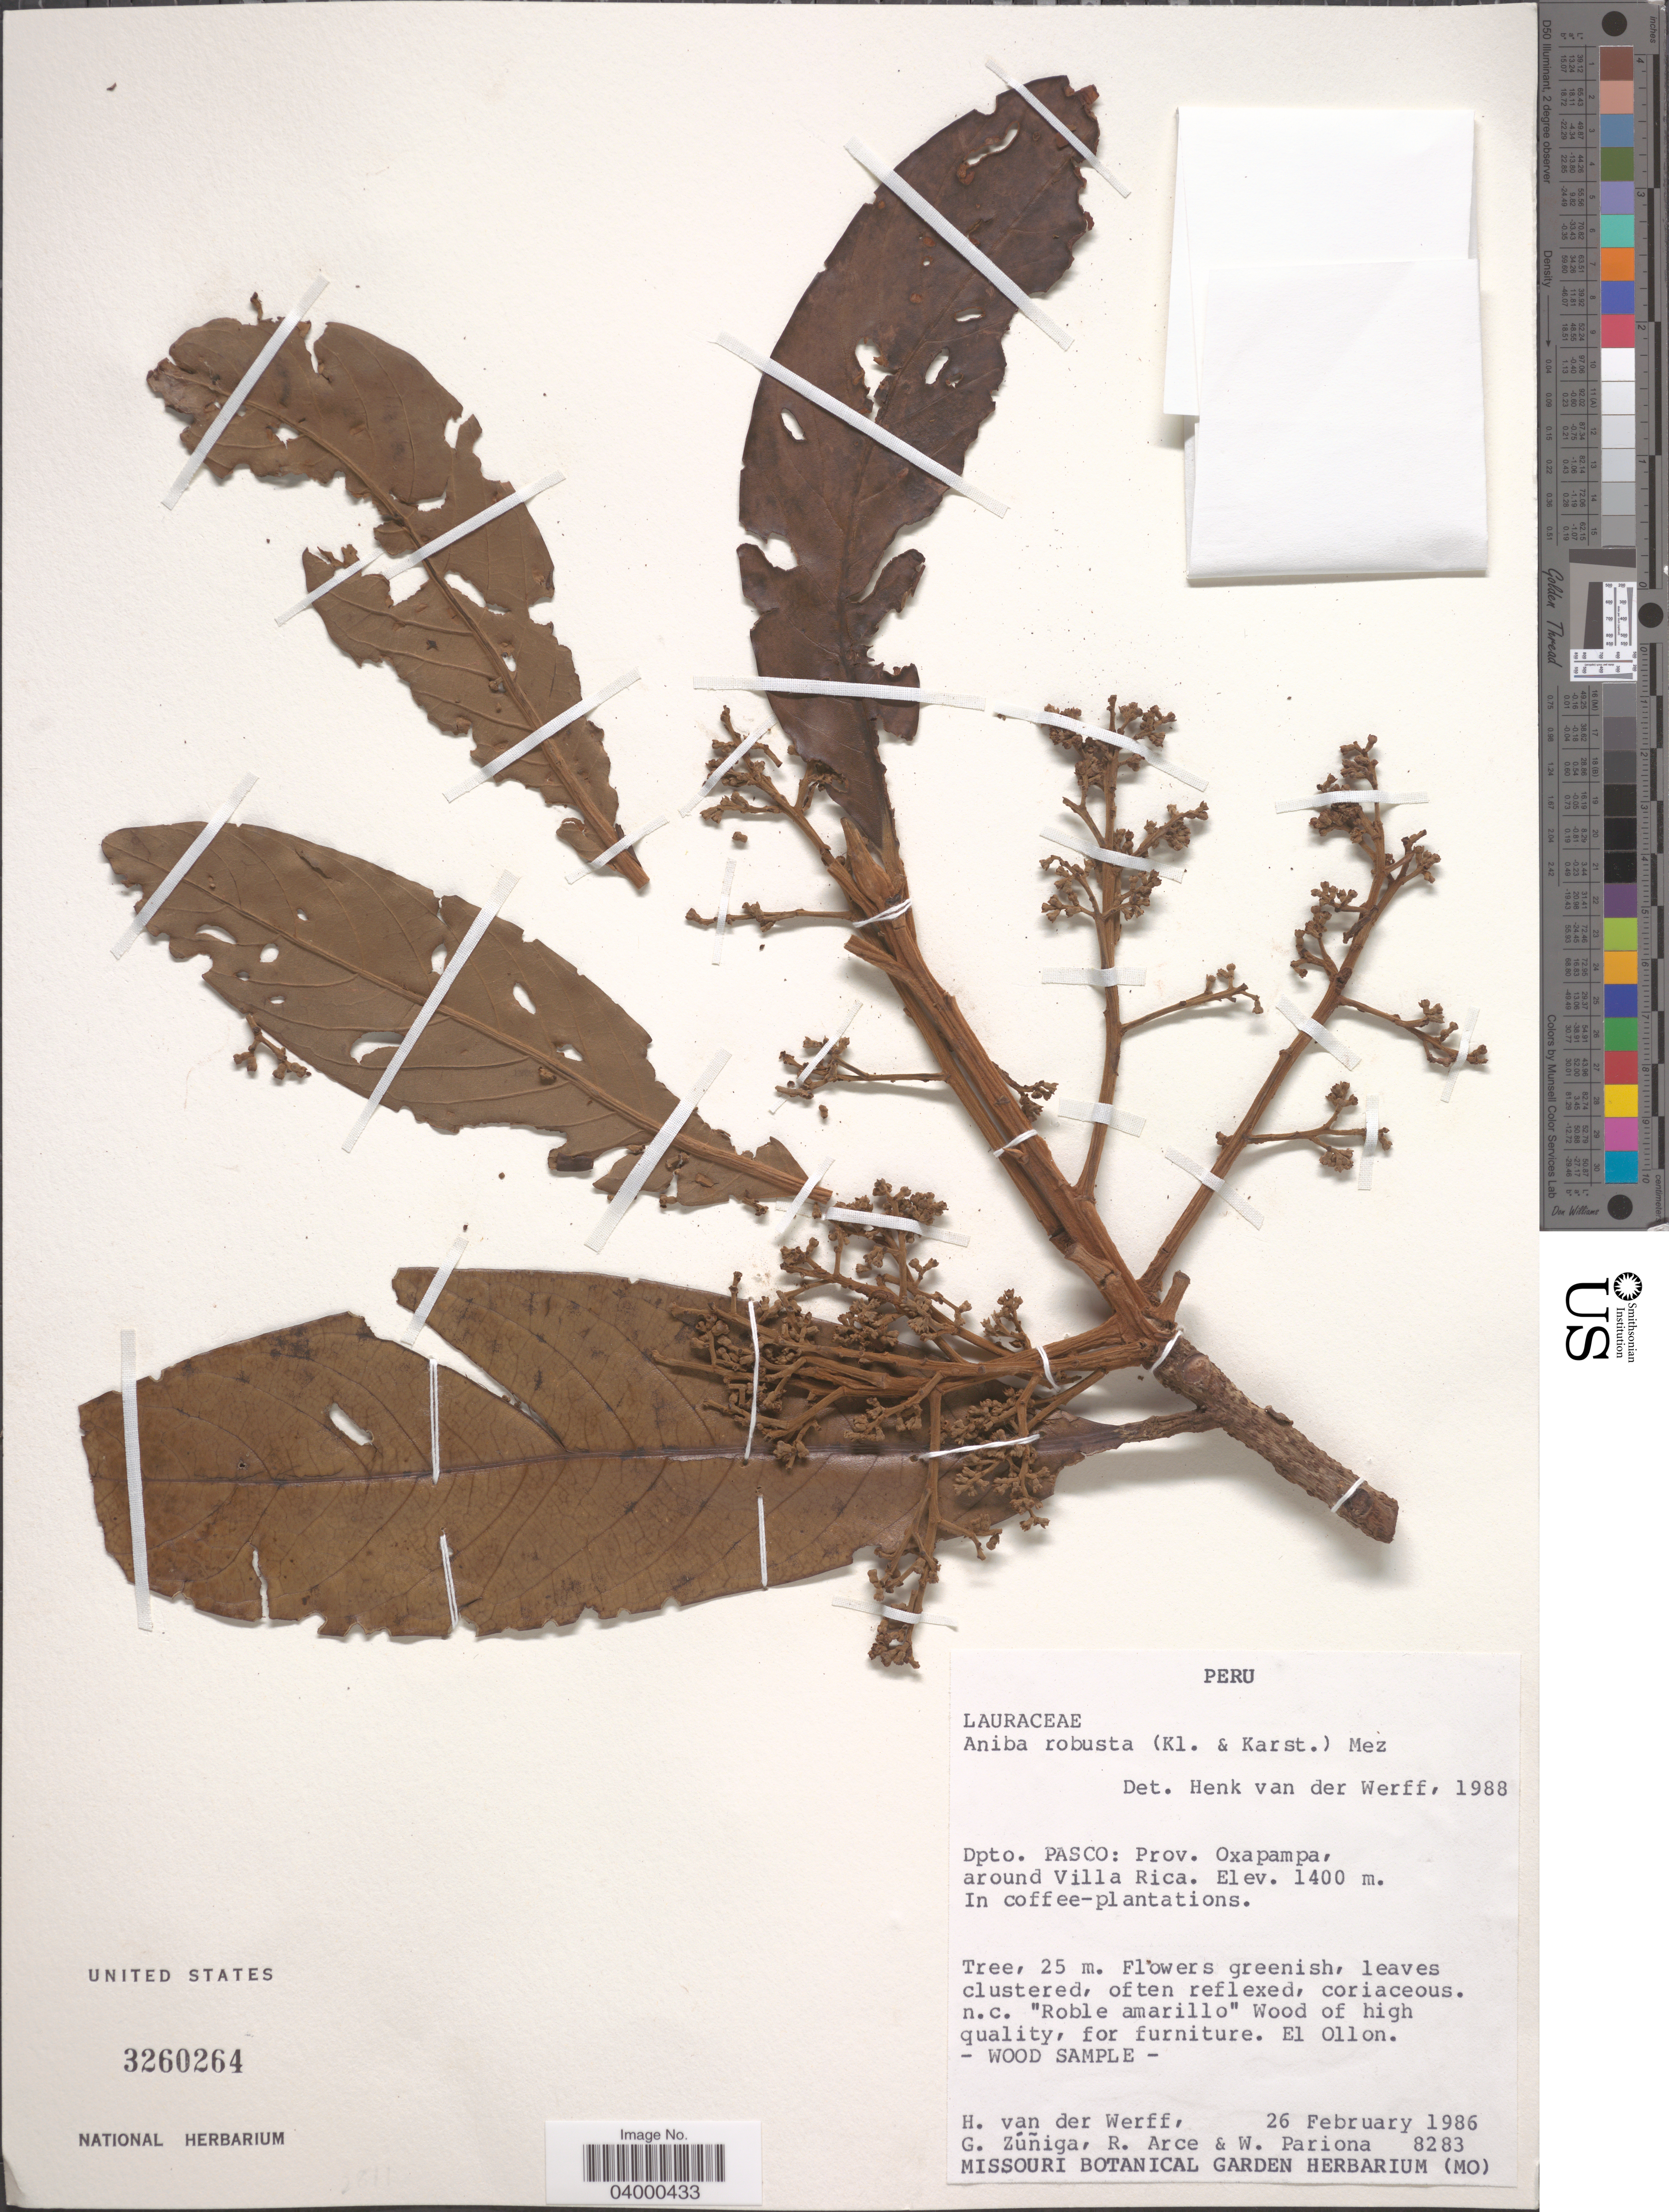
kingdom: Plantae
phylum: Tracheophyta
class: Magnoliopsida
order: Laurales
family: Lauraceae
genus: Aniba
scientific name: Aniba robusta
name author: (Klotzsch & H. Karst.) Mez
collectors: H. van der Werff, G. Zuniga, R. Arce & W. Pariona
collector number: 8283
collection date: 1986-02-26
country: Peru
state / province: Pasco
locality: Dpto. Pasco: Prov. Oxapampa, around Villa Rica.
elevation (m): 1400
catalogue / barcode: US 3260264